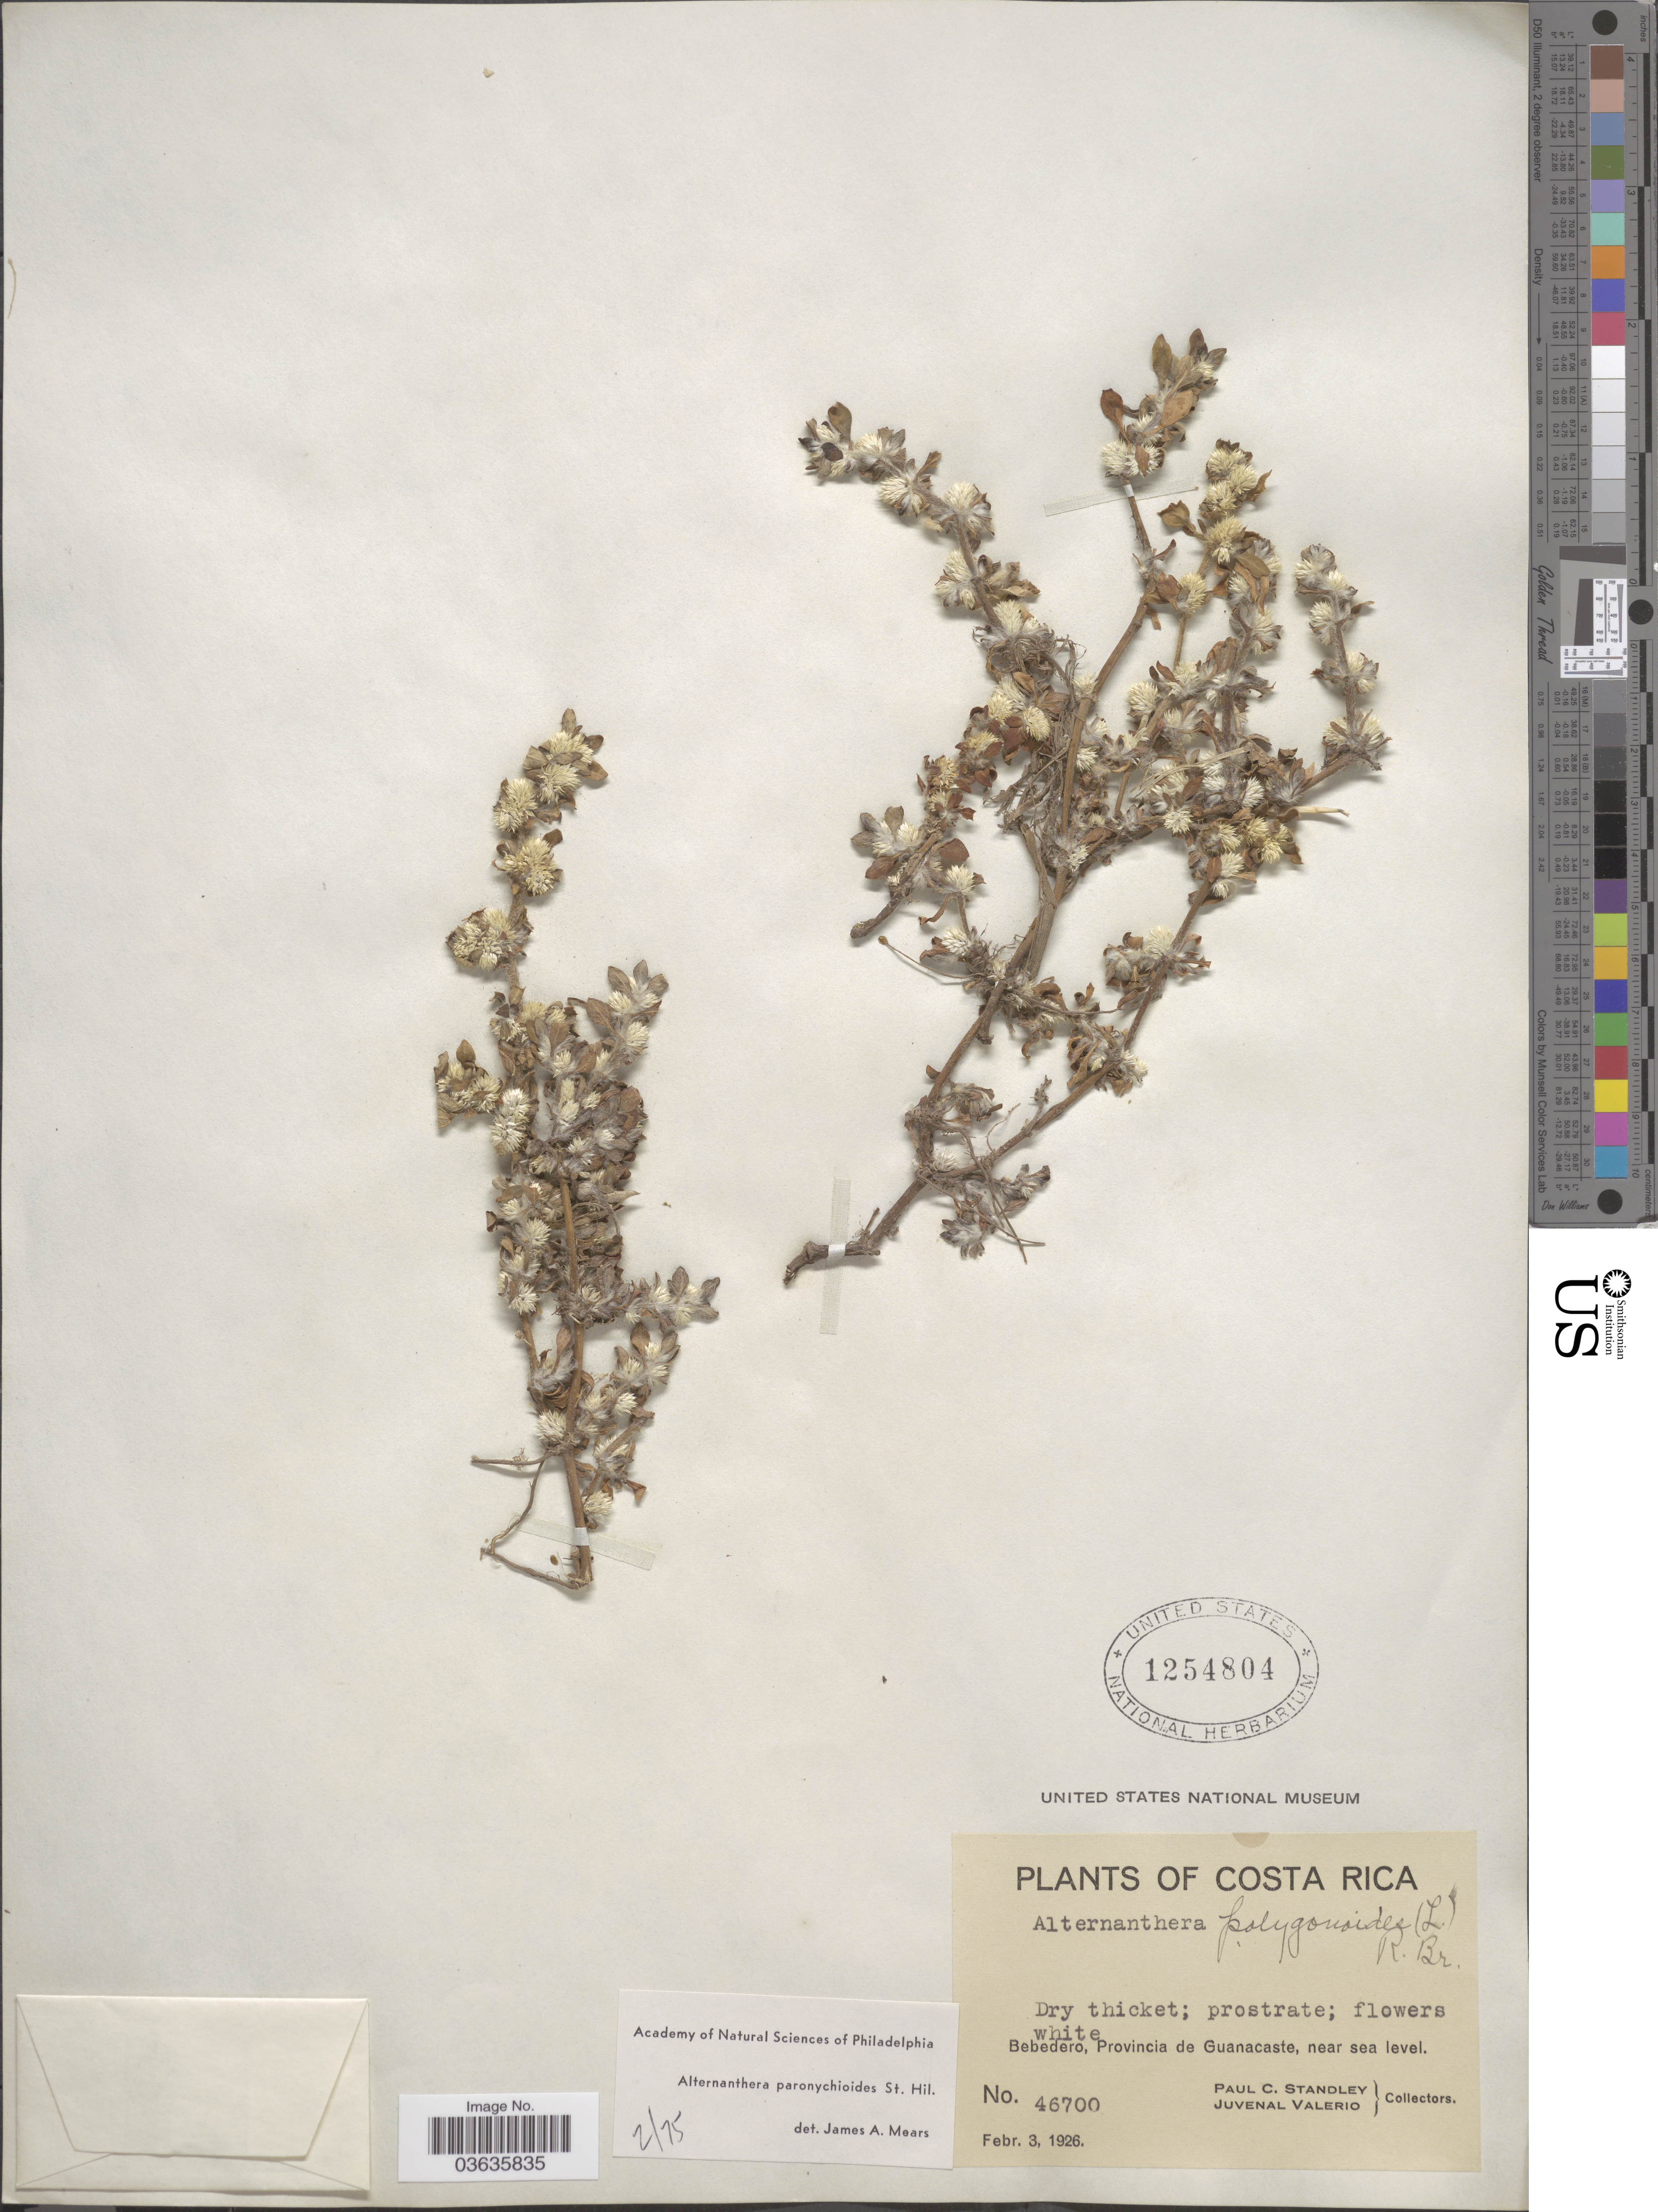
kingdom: Plantae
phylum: Tracheophyta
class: Magnoliopsida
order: Caryophyllales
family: Amaranthaceae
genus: Alternanthera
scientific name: Alternanthera paronychioides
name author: A. St.-Hil.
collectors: P. C. Standley & J. Valerio R.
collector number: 46700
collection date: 1926-02-03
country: Costa Rica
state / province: Guanacaste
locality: Bebedero.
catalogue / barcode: US 1254804